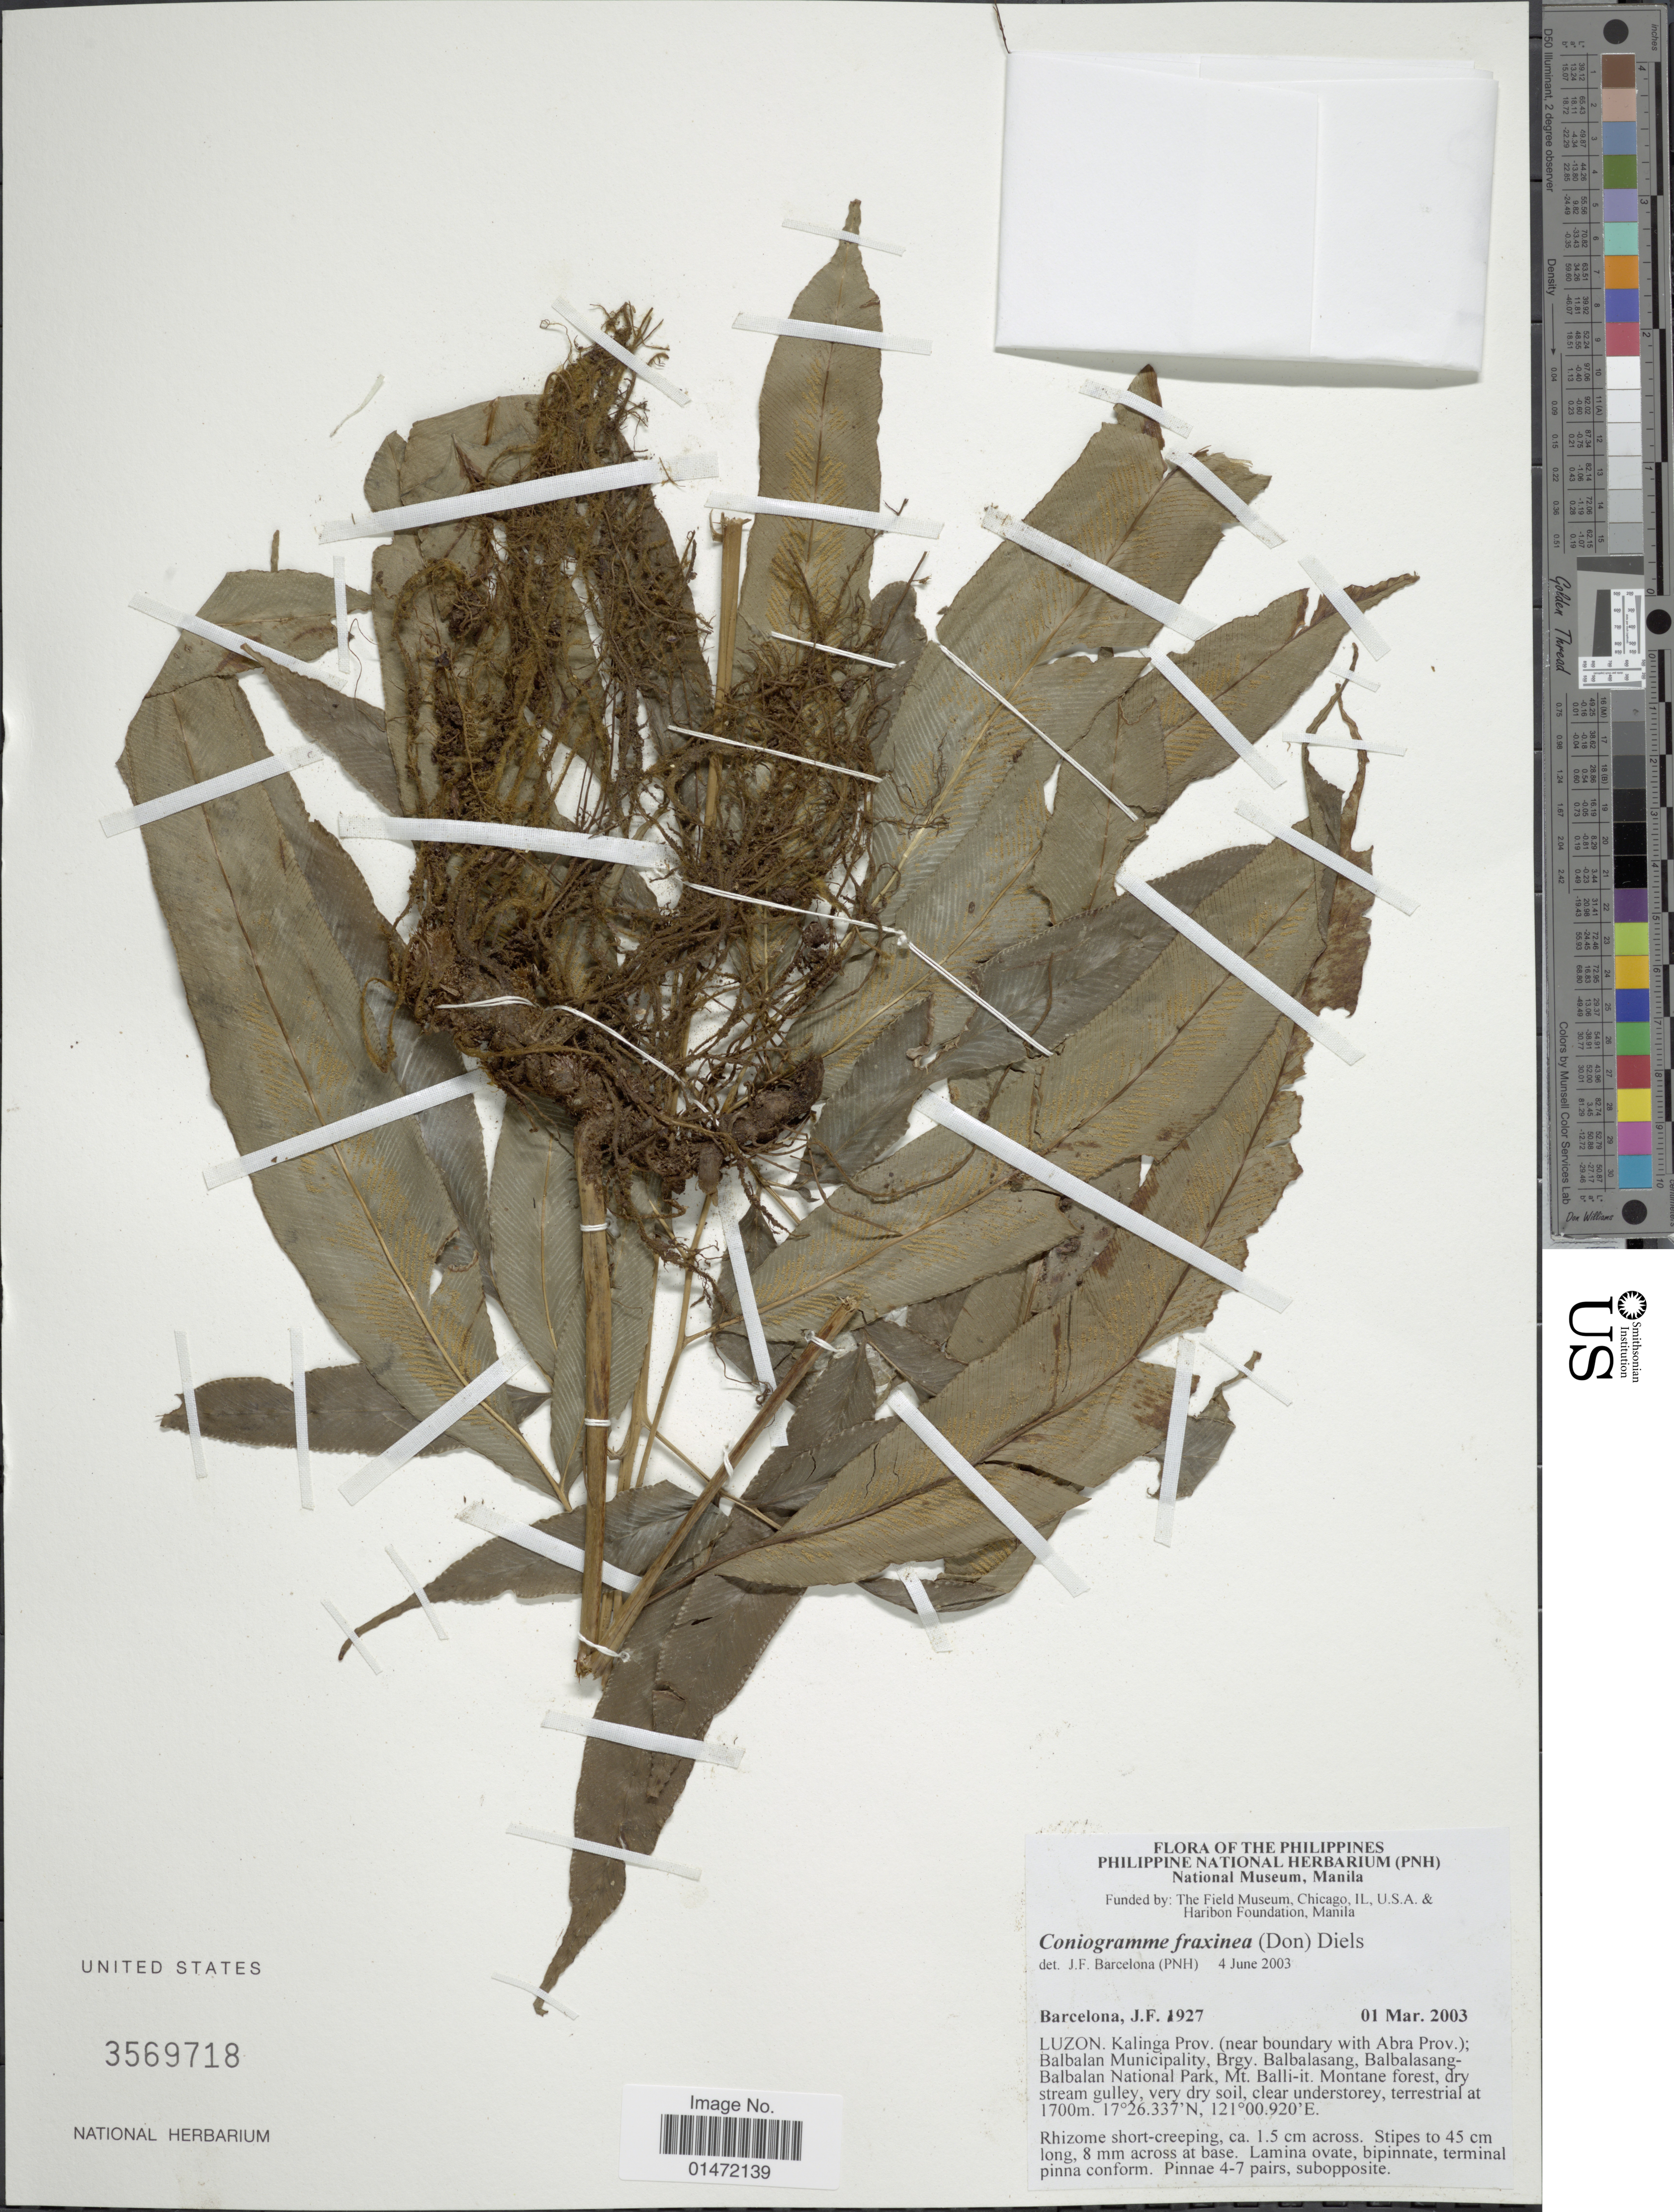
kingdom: Plantae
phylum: Tracheophyta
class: Polypodiopsida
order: Polypodiales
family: Pteridaceae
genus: Coniogramme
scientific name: Coniogramme fraxinea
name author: (D. Don) Diels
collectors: J. F. Barcelona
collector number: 1927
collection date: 2003-03-01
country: Philippines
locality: Luzon. Kalinga Prov. (near boundary with Abra Prov.); Balbalan Municipality, Brgy. Balbalasang, Balbalasang-Balbalan National Park, Mt. Balli-it.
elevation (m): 1700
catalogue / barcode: US 3569718